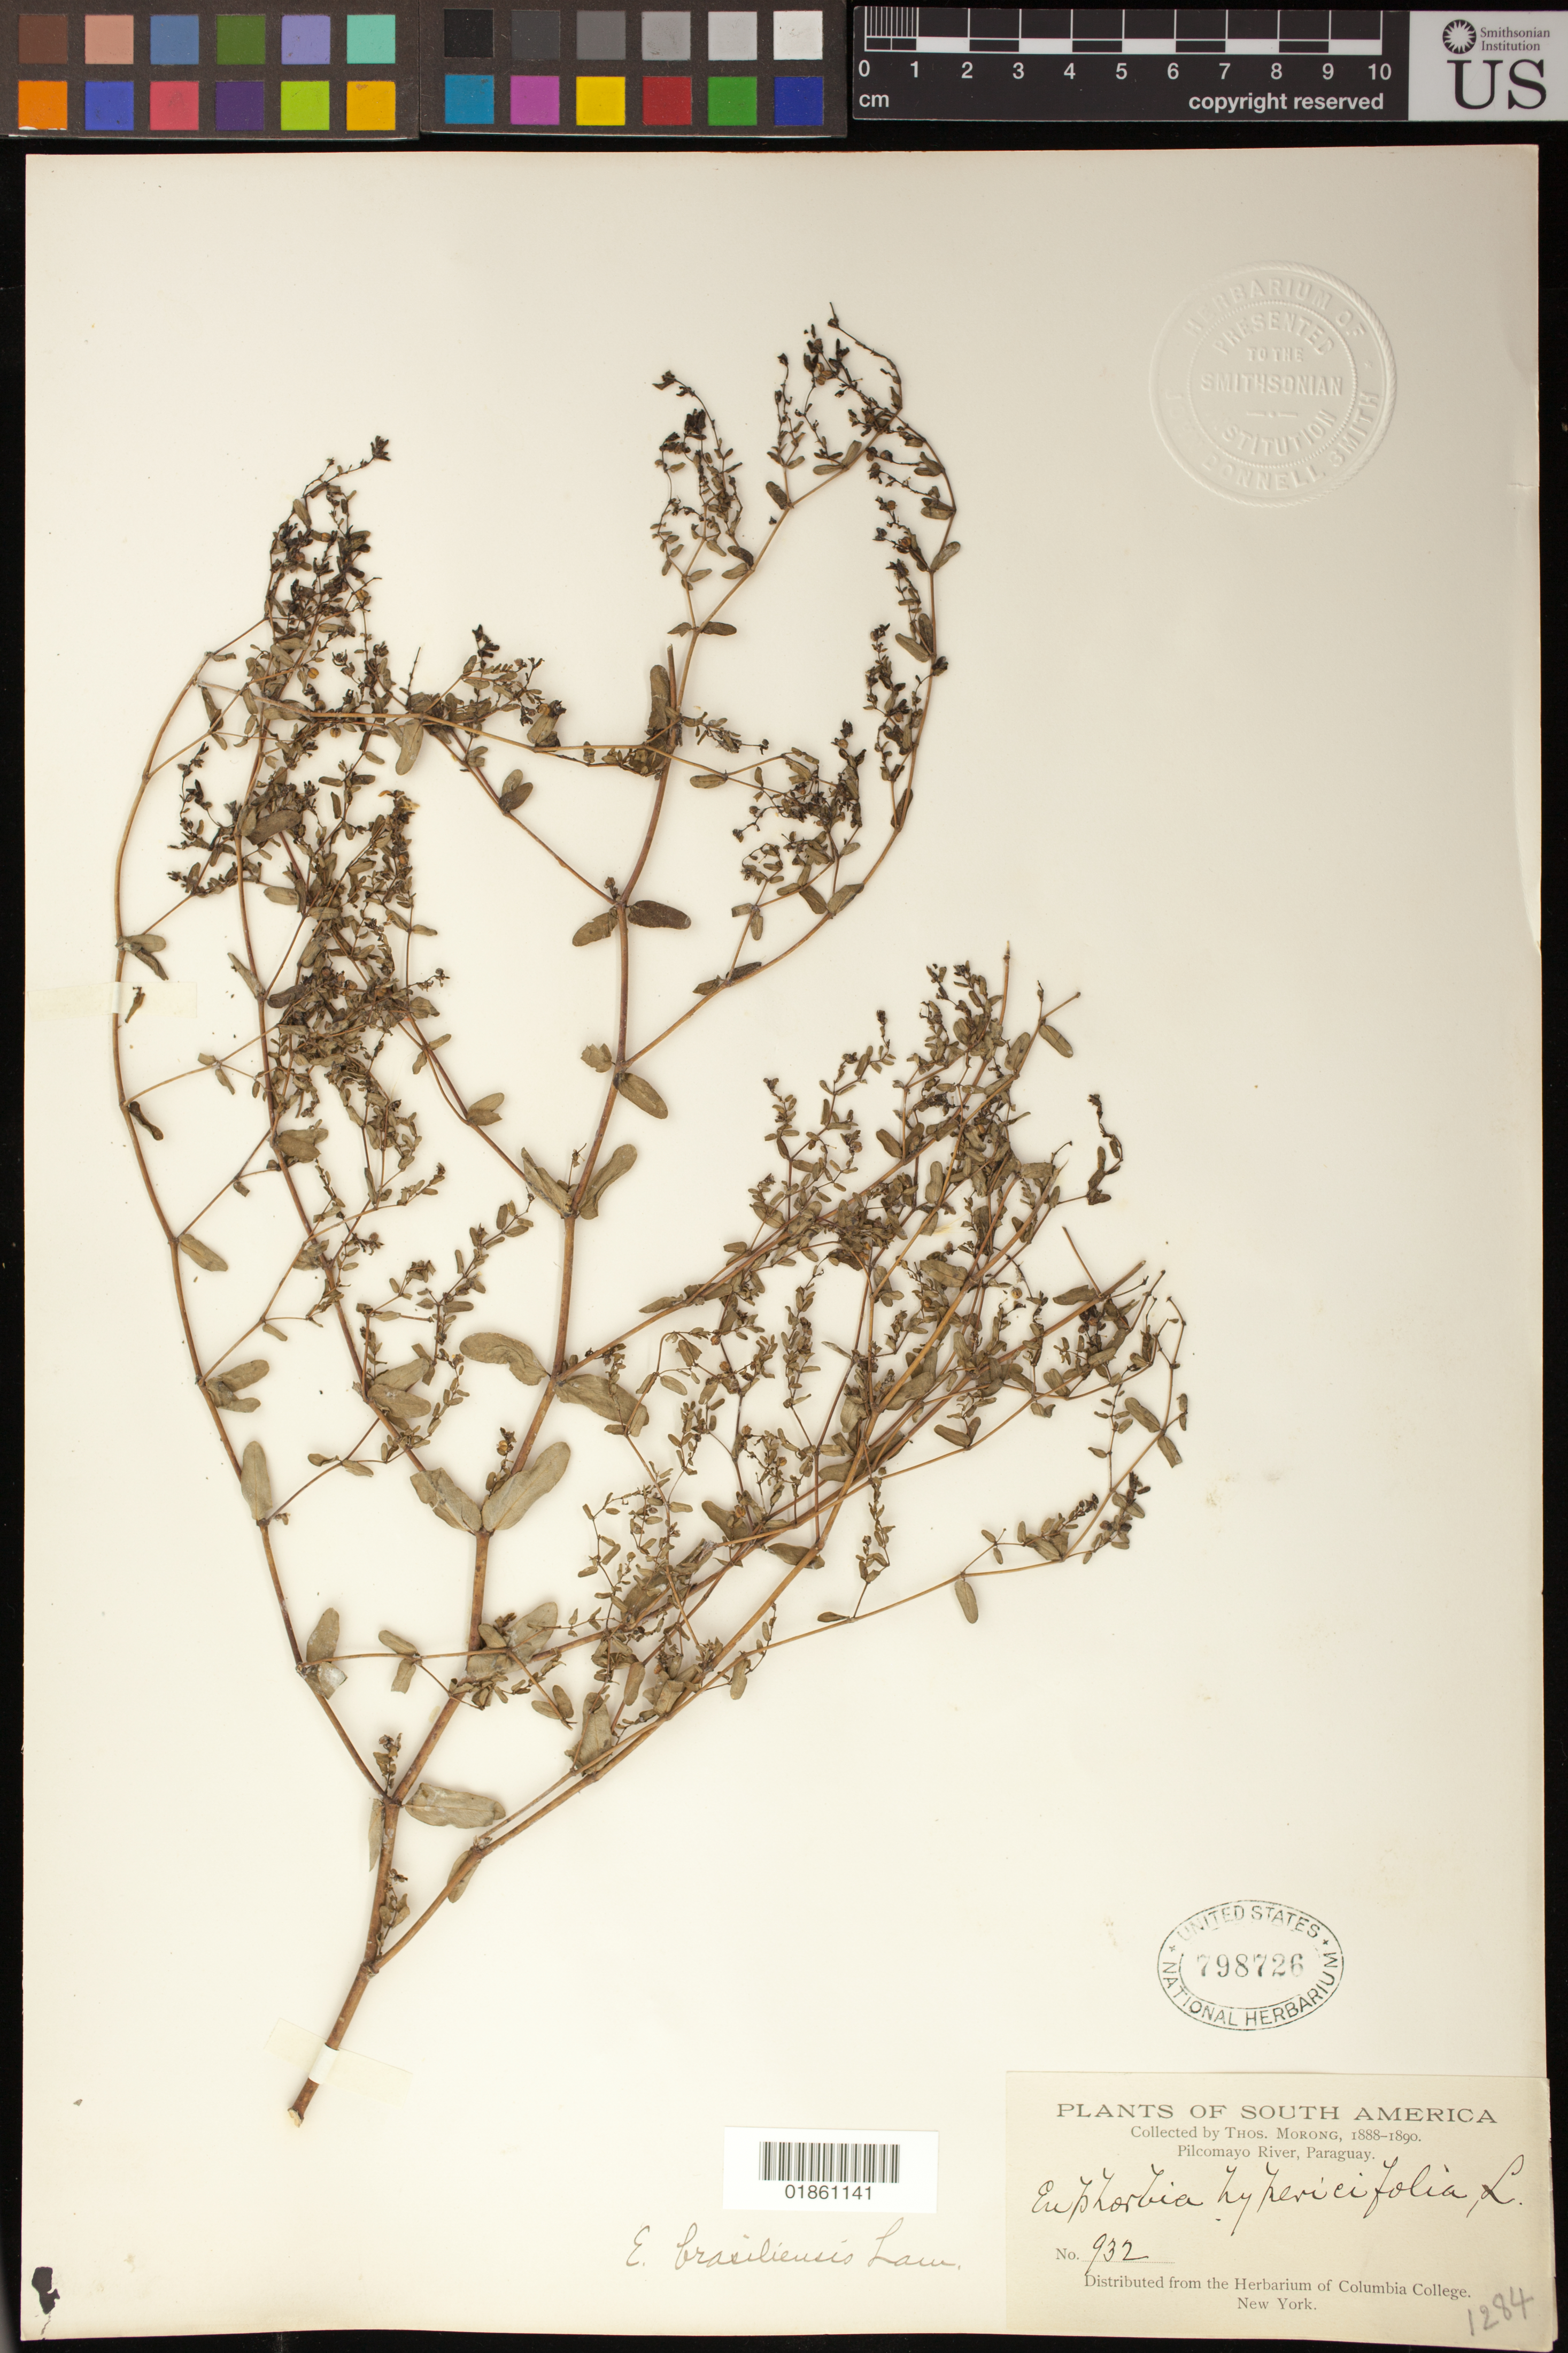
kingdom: Plantae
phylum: Tracheophyta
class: Magnoliopsida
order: Malpighiales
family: Euphorbiaceae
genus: Euphorbia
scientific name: Euphorbia hyssopifolia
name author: L.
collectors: T. Morong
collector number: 932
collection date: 1888/1890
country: Paraguay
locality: Pilcomayo River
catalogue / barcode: US 798726